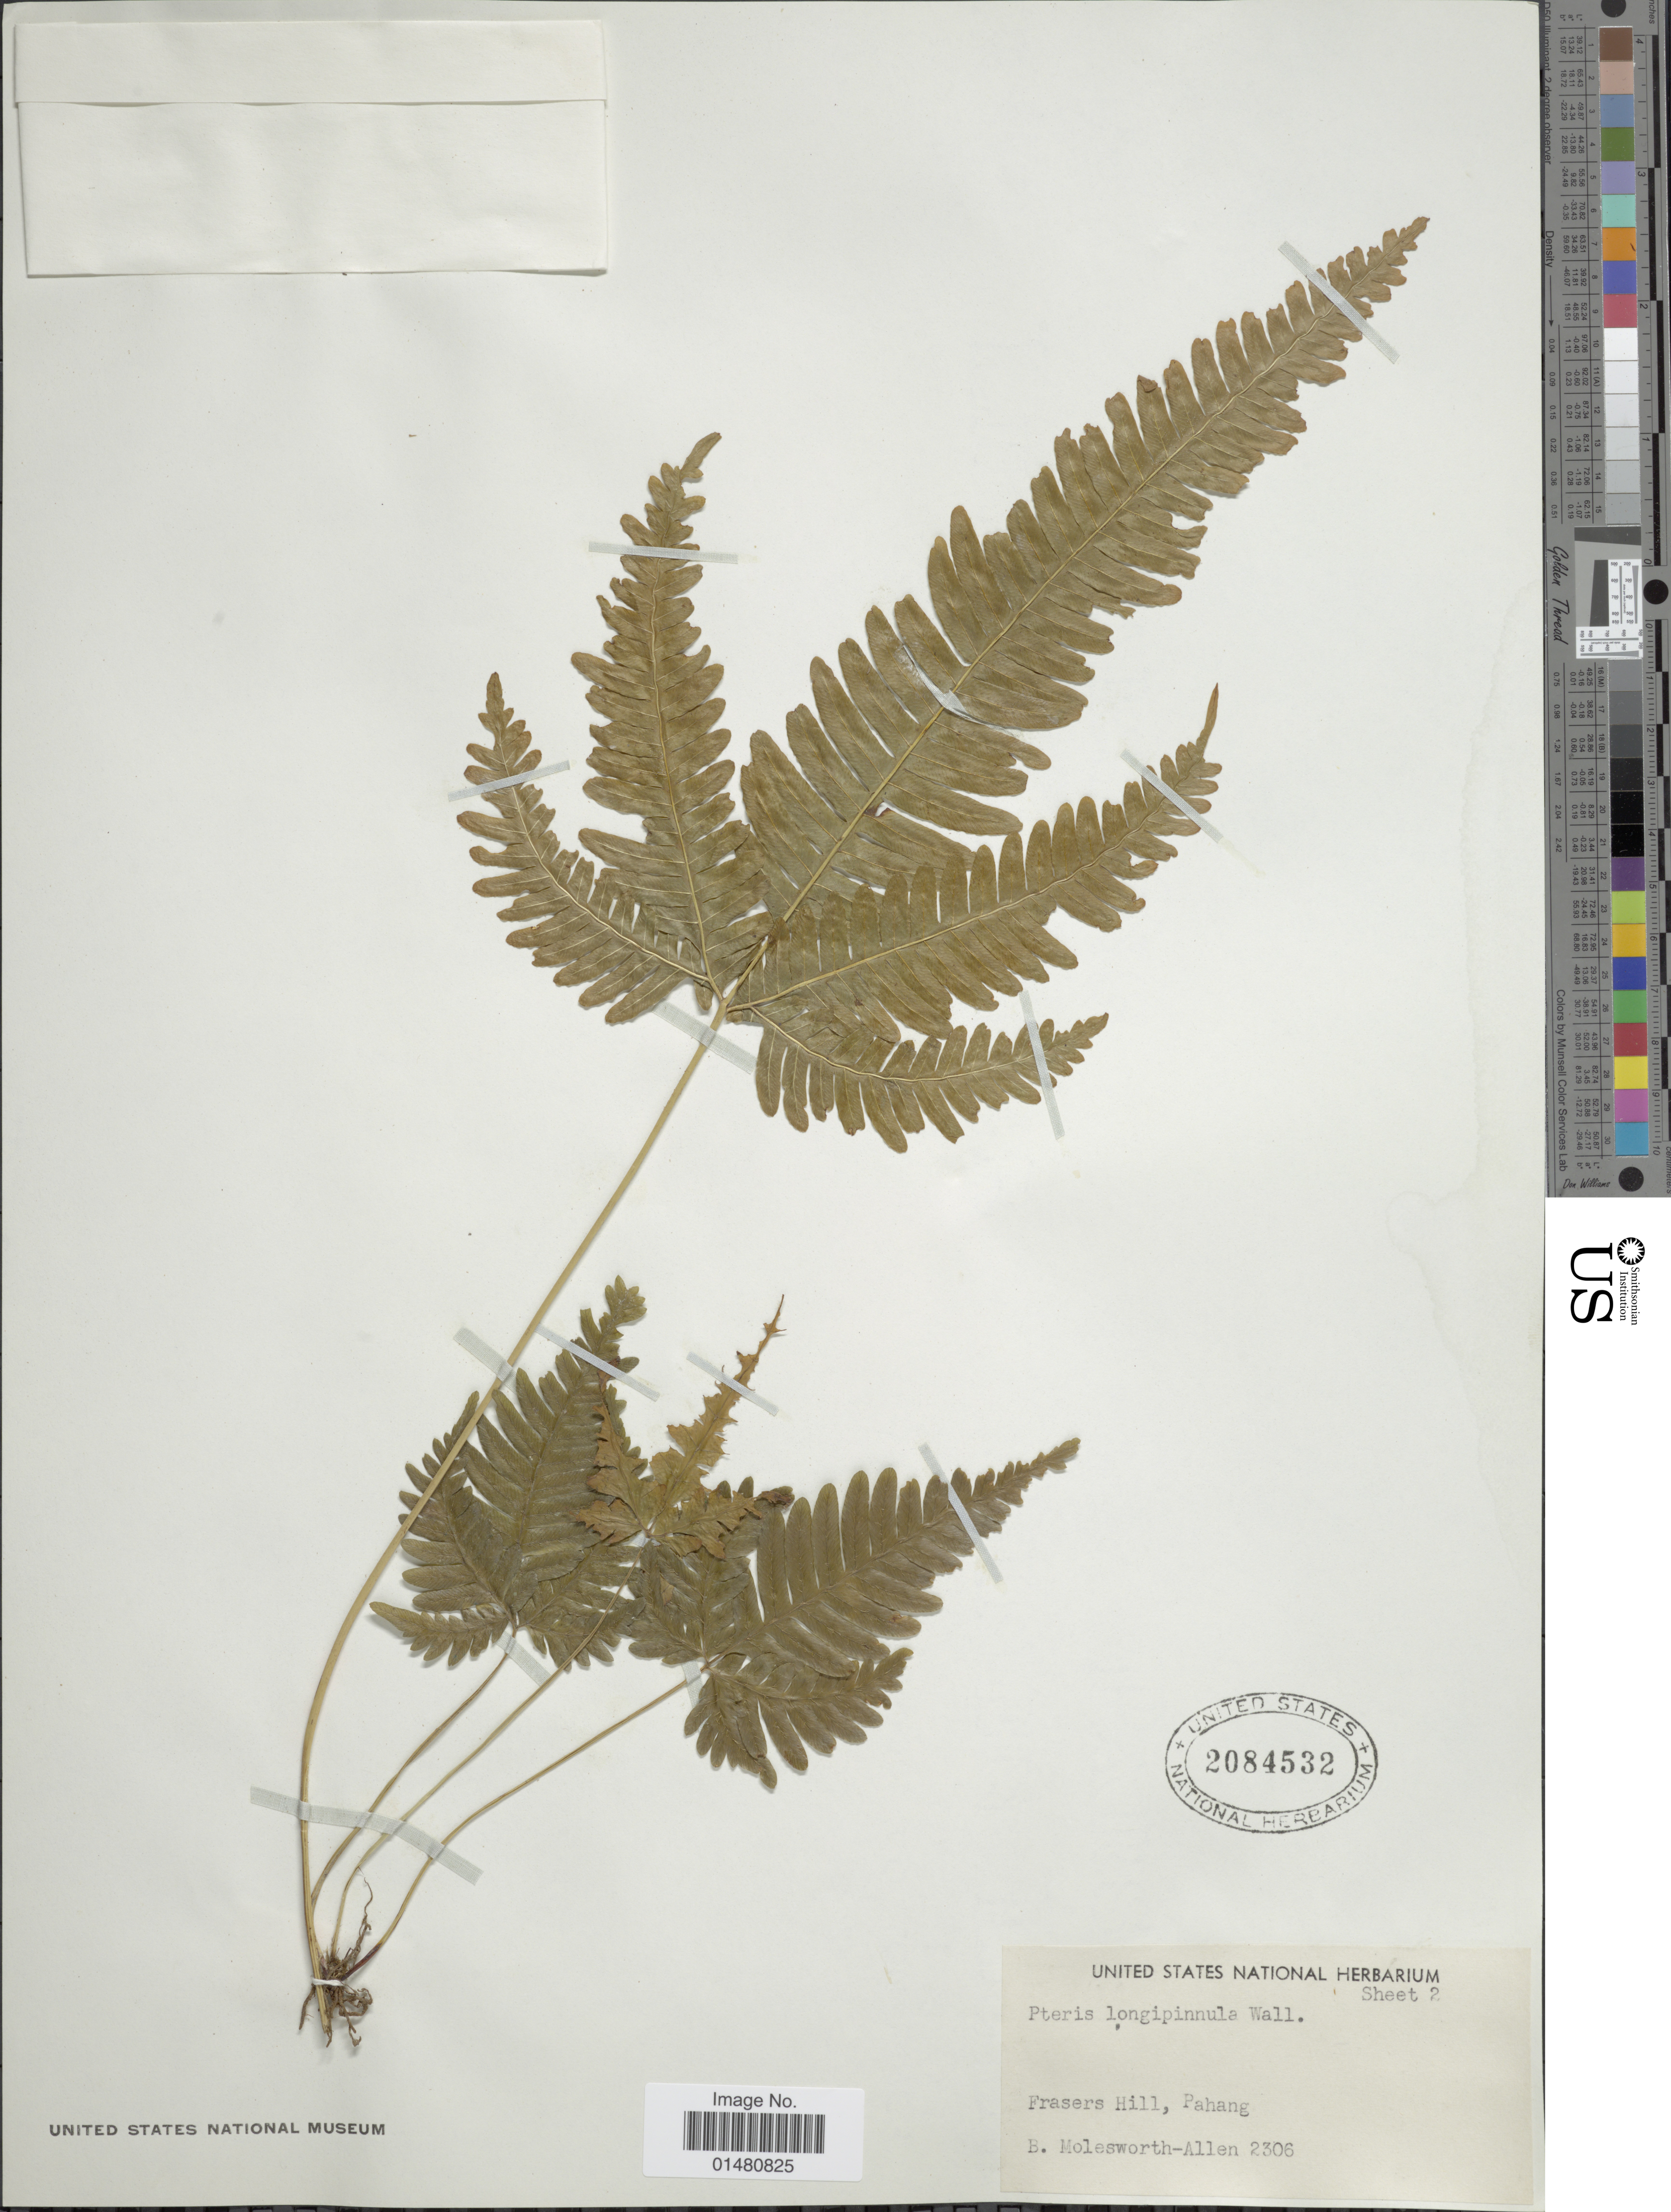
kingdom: Plantae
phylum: Tracheophyta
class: Polypodiopsida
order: Polypodiales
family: Pteridaceae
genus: Pteris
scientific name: Pteris longipinnula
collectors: B. E. G. Molesworth-Allen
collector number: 2306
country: Malaysia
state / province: Pahang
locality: Frasers Hill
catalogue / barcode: US 2084532